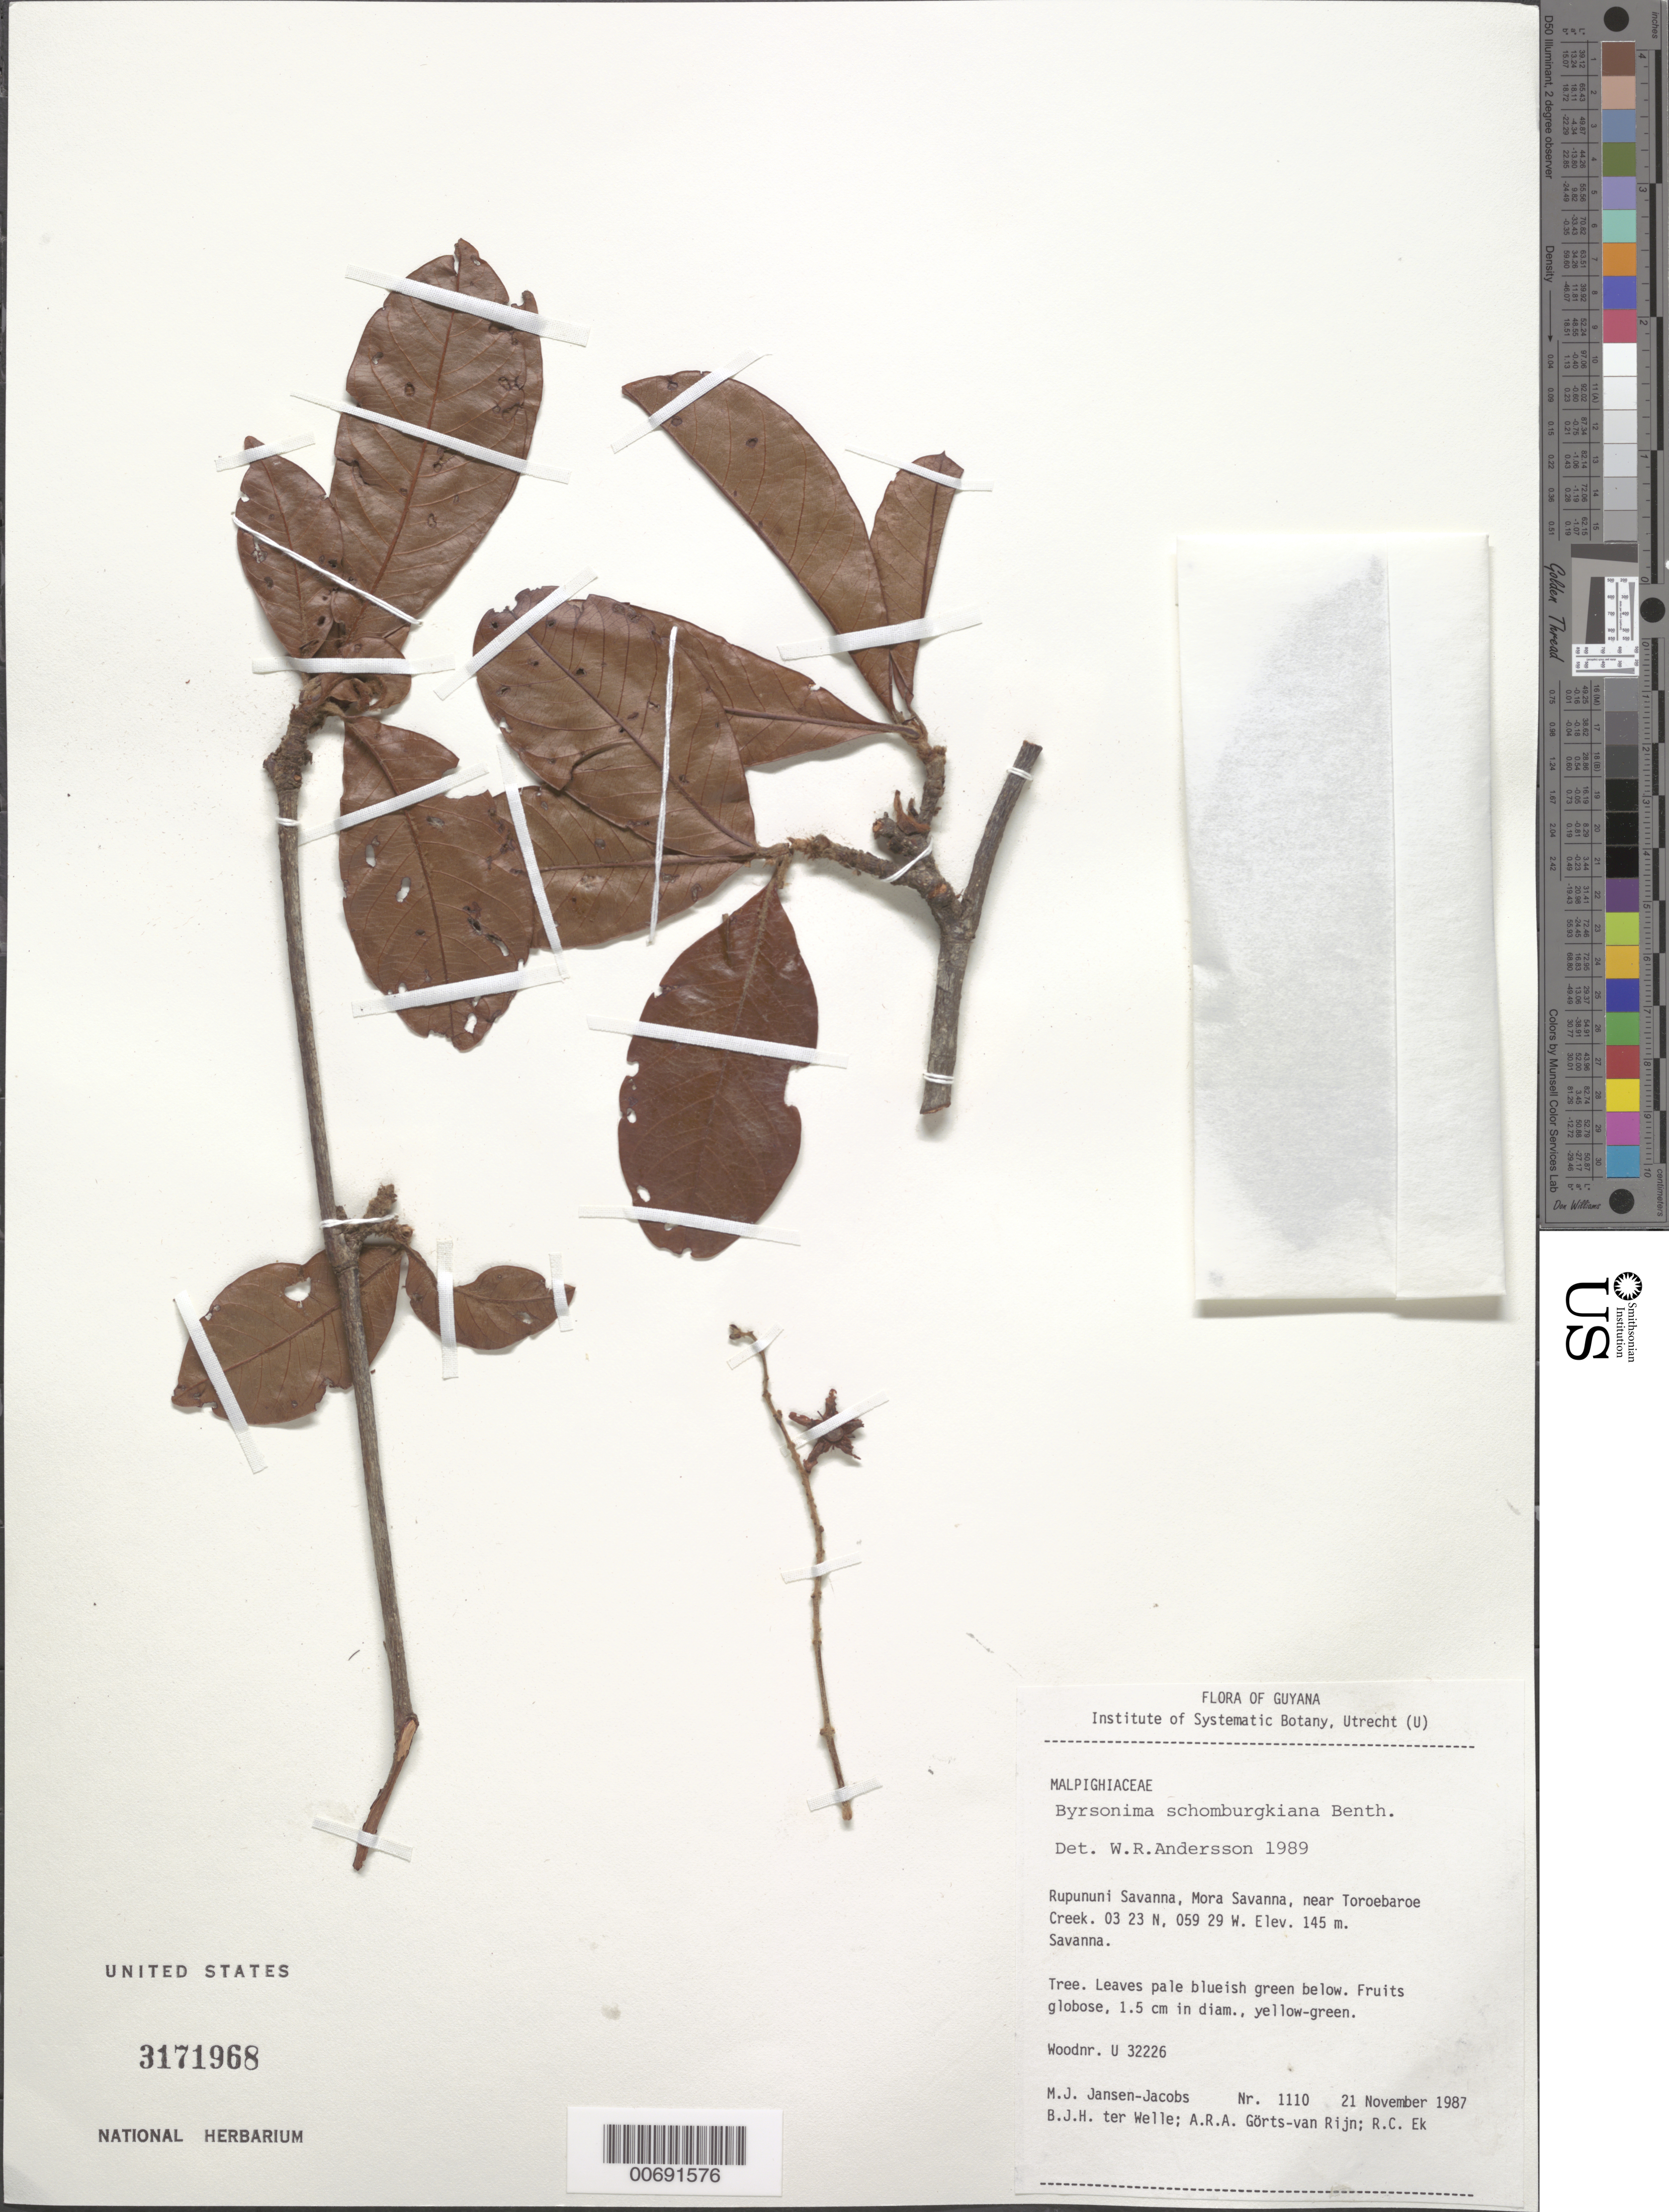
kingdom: Plantae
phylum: Tracheophyta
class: Magnoliopsida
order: Malpighiales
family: Malpighiaceae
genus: Byrsonima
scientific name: Byrsonima schomburgkiana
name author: Benth.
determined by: Anderson, W. R., (MICH), University of Michigan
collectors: M. J. Jansen-Jacobs, B. Welle, A. .R. A. Görts-van Rijn & R. C. Ek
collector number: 1110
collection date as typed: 21-Nov-87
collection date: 1987-11-21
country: Guyana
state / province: U. Takutu-U. Essequibo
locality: Rupununi Savanna, Mora Savanna, near Toroebaroe Creek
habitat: Savanna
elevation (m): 145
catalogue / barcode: US 3171968